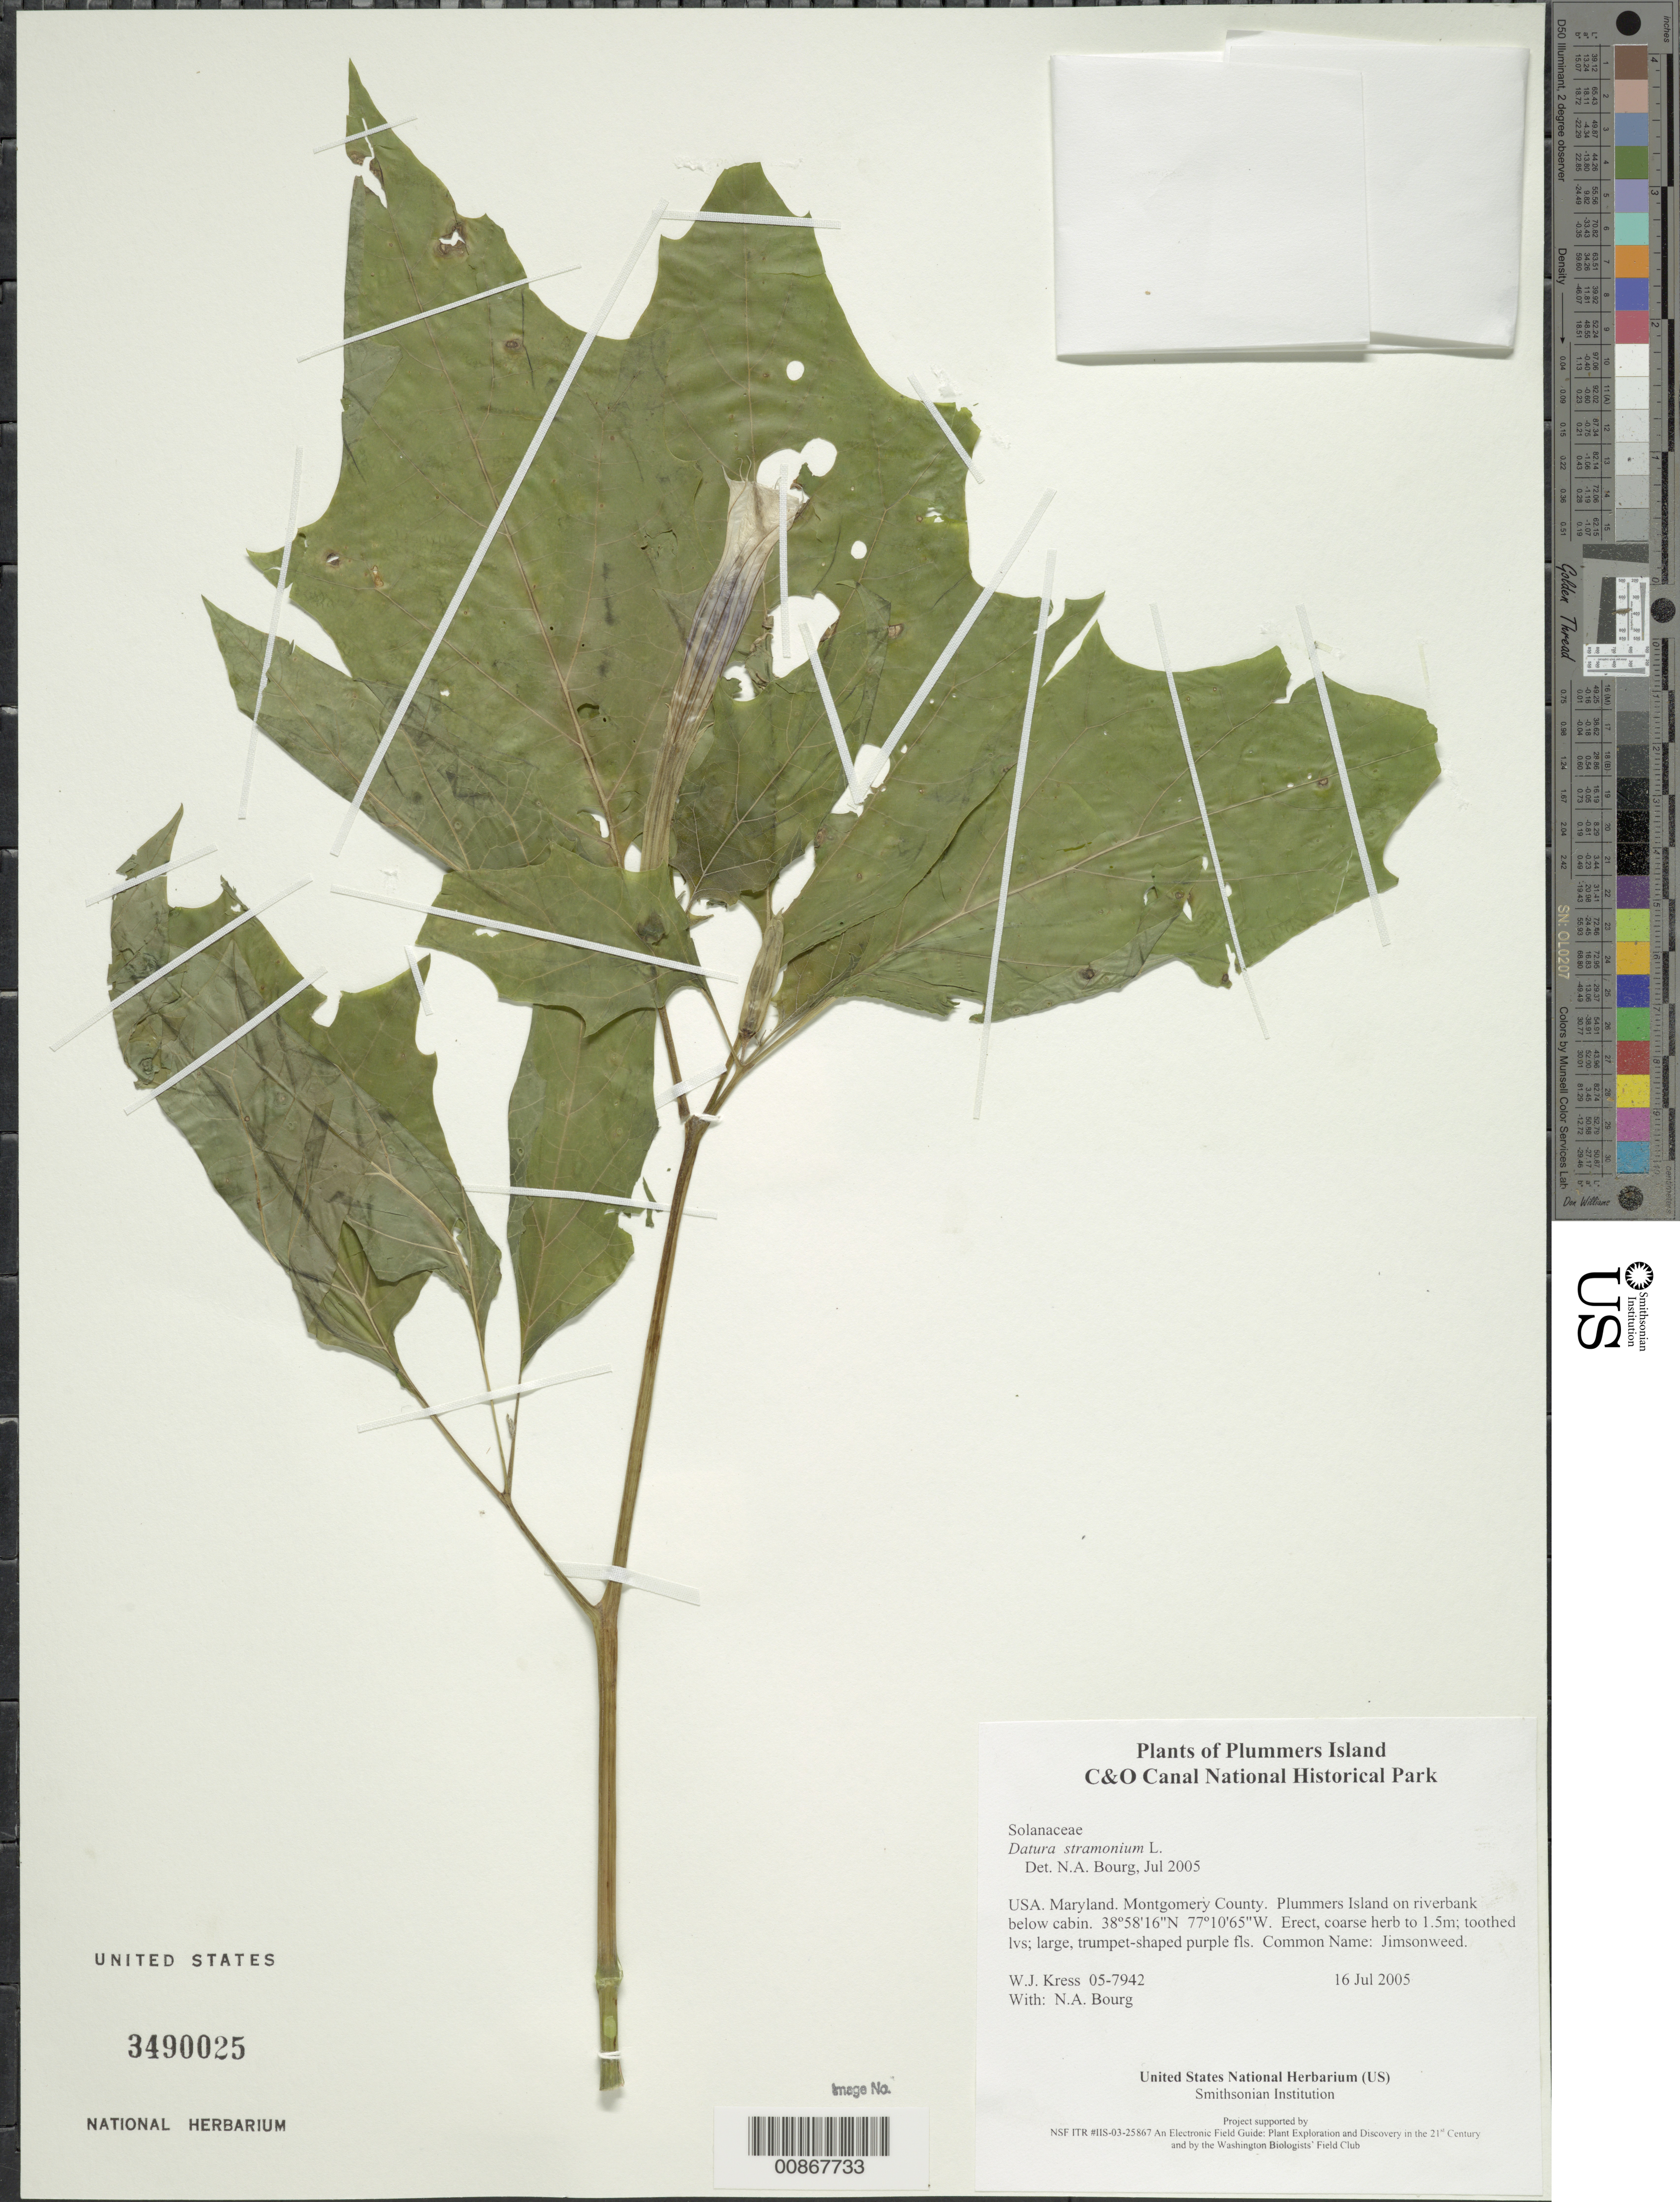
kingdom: Plantae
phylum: Tracheophyta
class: Magnoliopsida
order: Solanales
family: Solanaceae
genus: Datura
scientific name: Datura stramonium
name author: L.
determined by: Bourg, N. A.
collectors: W. J. Kress & N. A. Bourg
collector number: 05-7942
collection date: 2005-07-16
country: United States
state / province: Maryland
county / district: Montgomery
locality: Chesapeake and Ohio Canal National Historical Park, Plummers Island on riverbank below cabin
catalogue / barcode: US 3490025